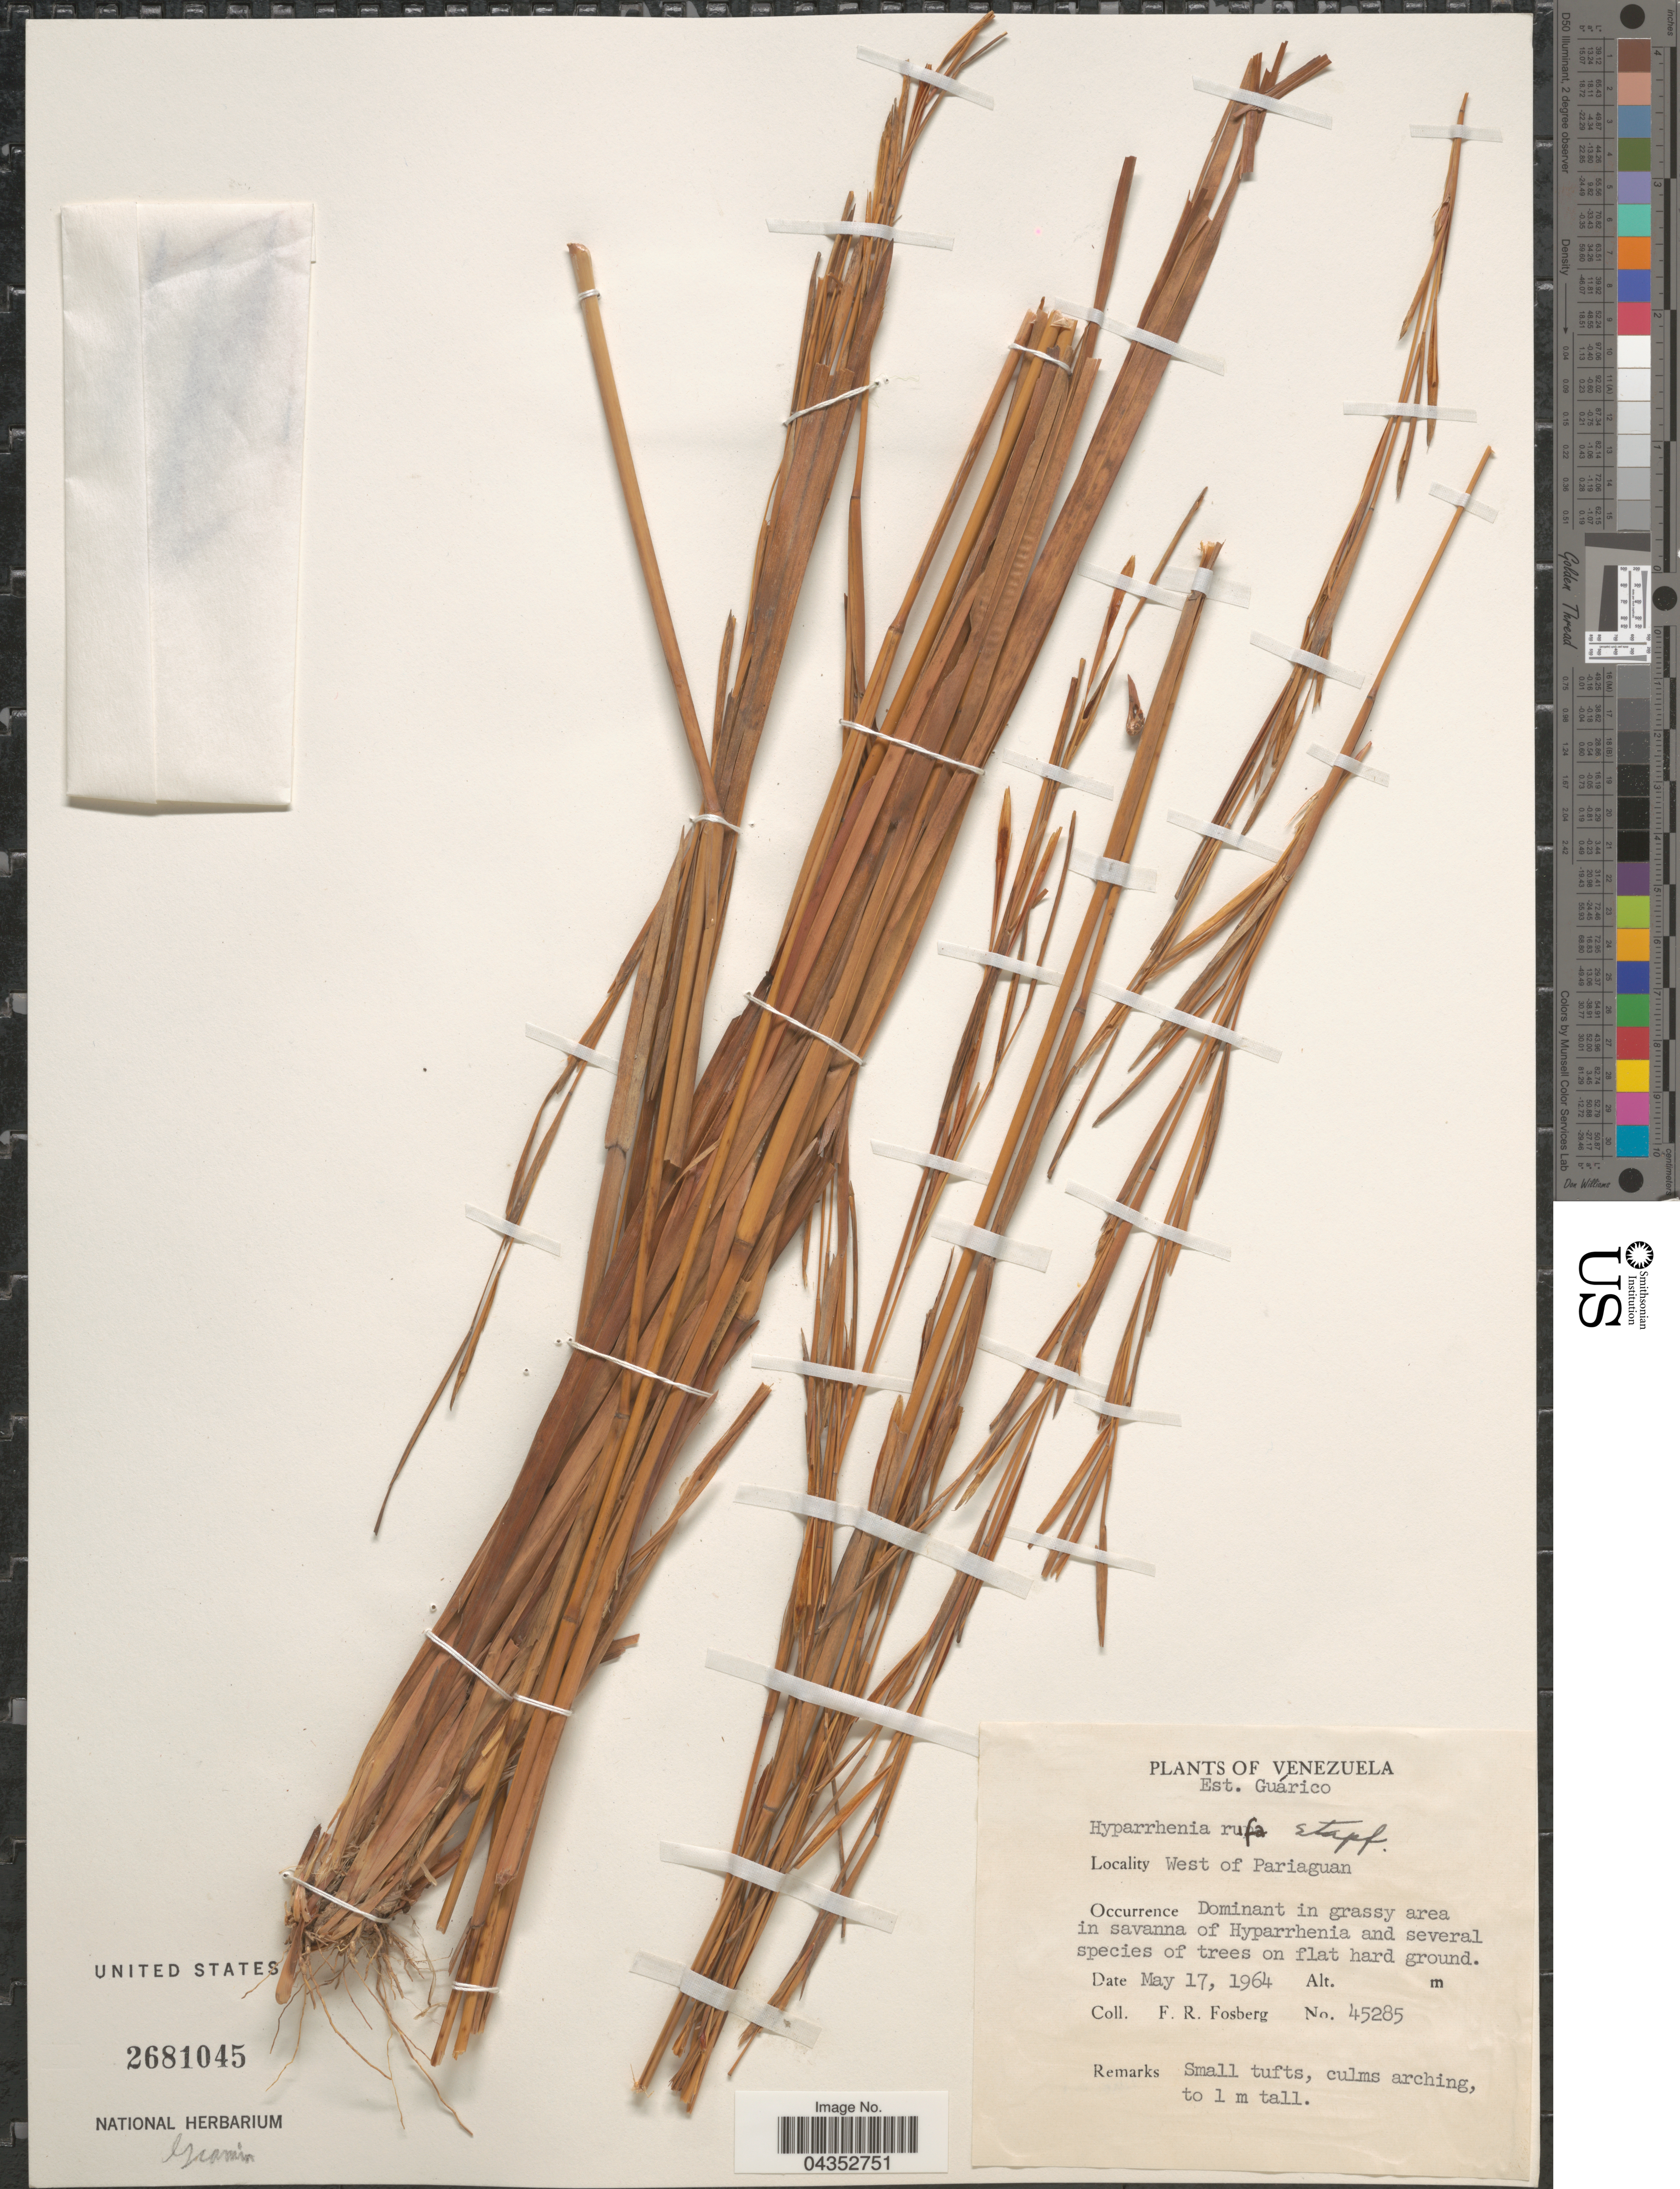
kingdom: Plantae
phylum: Tracheophyta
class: Liliopsida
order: Poales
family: Poaceae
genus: Hyparrhenia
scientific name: Hyparrhenia rufa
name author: (Nees) Stapf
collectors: F. R. Fosberg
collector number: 45285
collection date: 1964-05-17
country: Venezuela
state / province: Guarico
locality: Est. Guárico. West of Pariaguan.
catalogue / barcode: US 2681045